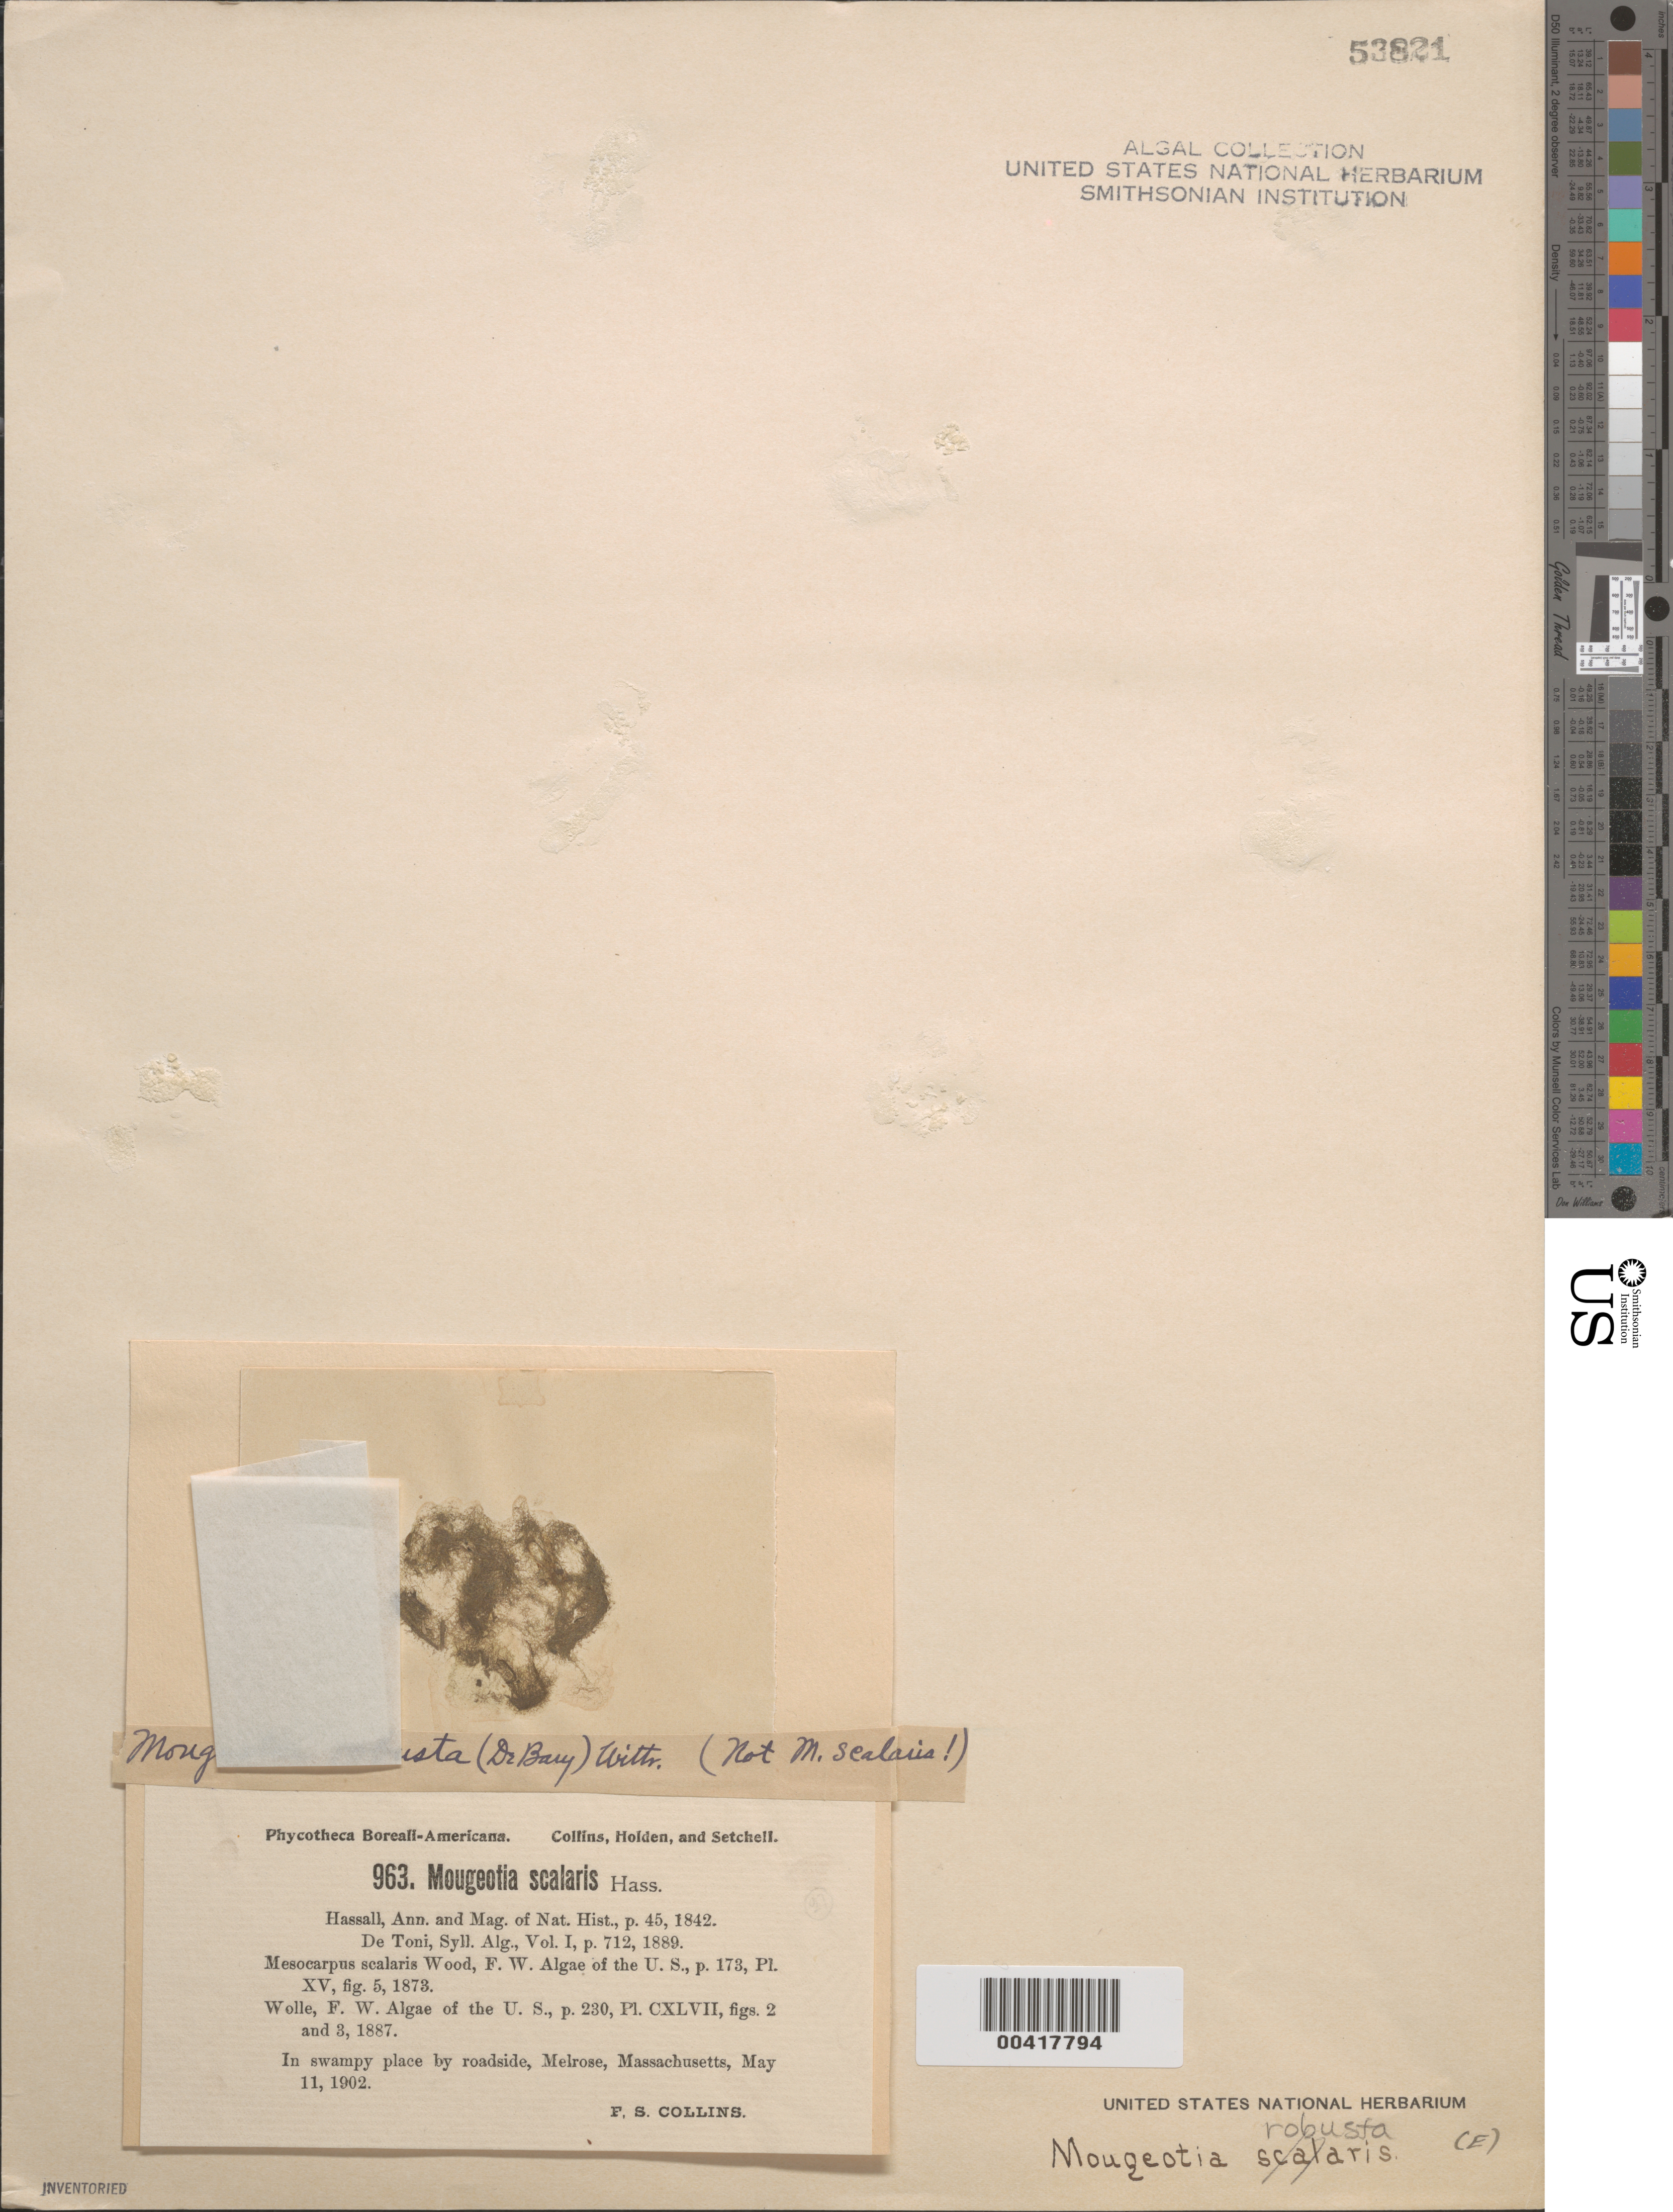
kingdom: Plantae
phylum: Charophyta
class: Zygnematophyceae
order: Zygnematales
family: Zygnemataceae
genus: Mougeotia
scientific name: Mougeotia robusta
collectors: F. Collins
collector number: PB-A 963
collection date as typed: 11 May 1902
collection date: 1902-05-11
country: United States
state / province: Massachusetts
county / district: Middlesex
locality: Melrose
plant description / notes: Collins, Holden & Setchell, Phycotheca Boreali-Americana, as Mougeotia scalaris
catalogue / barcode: US 53821